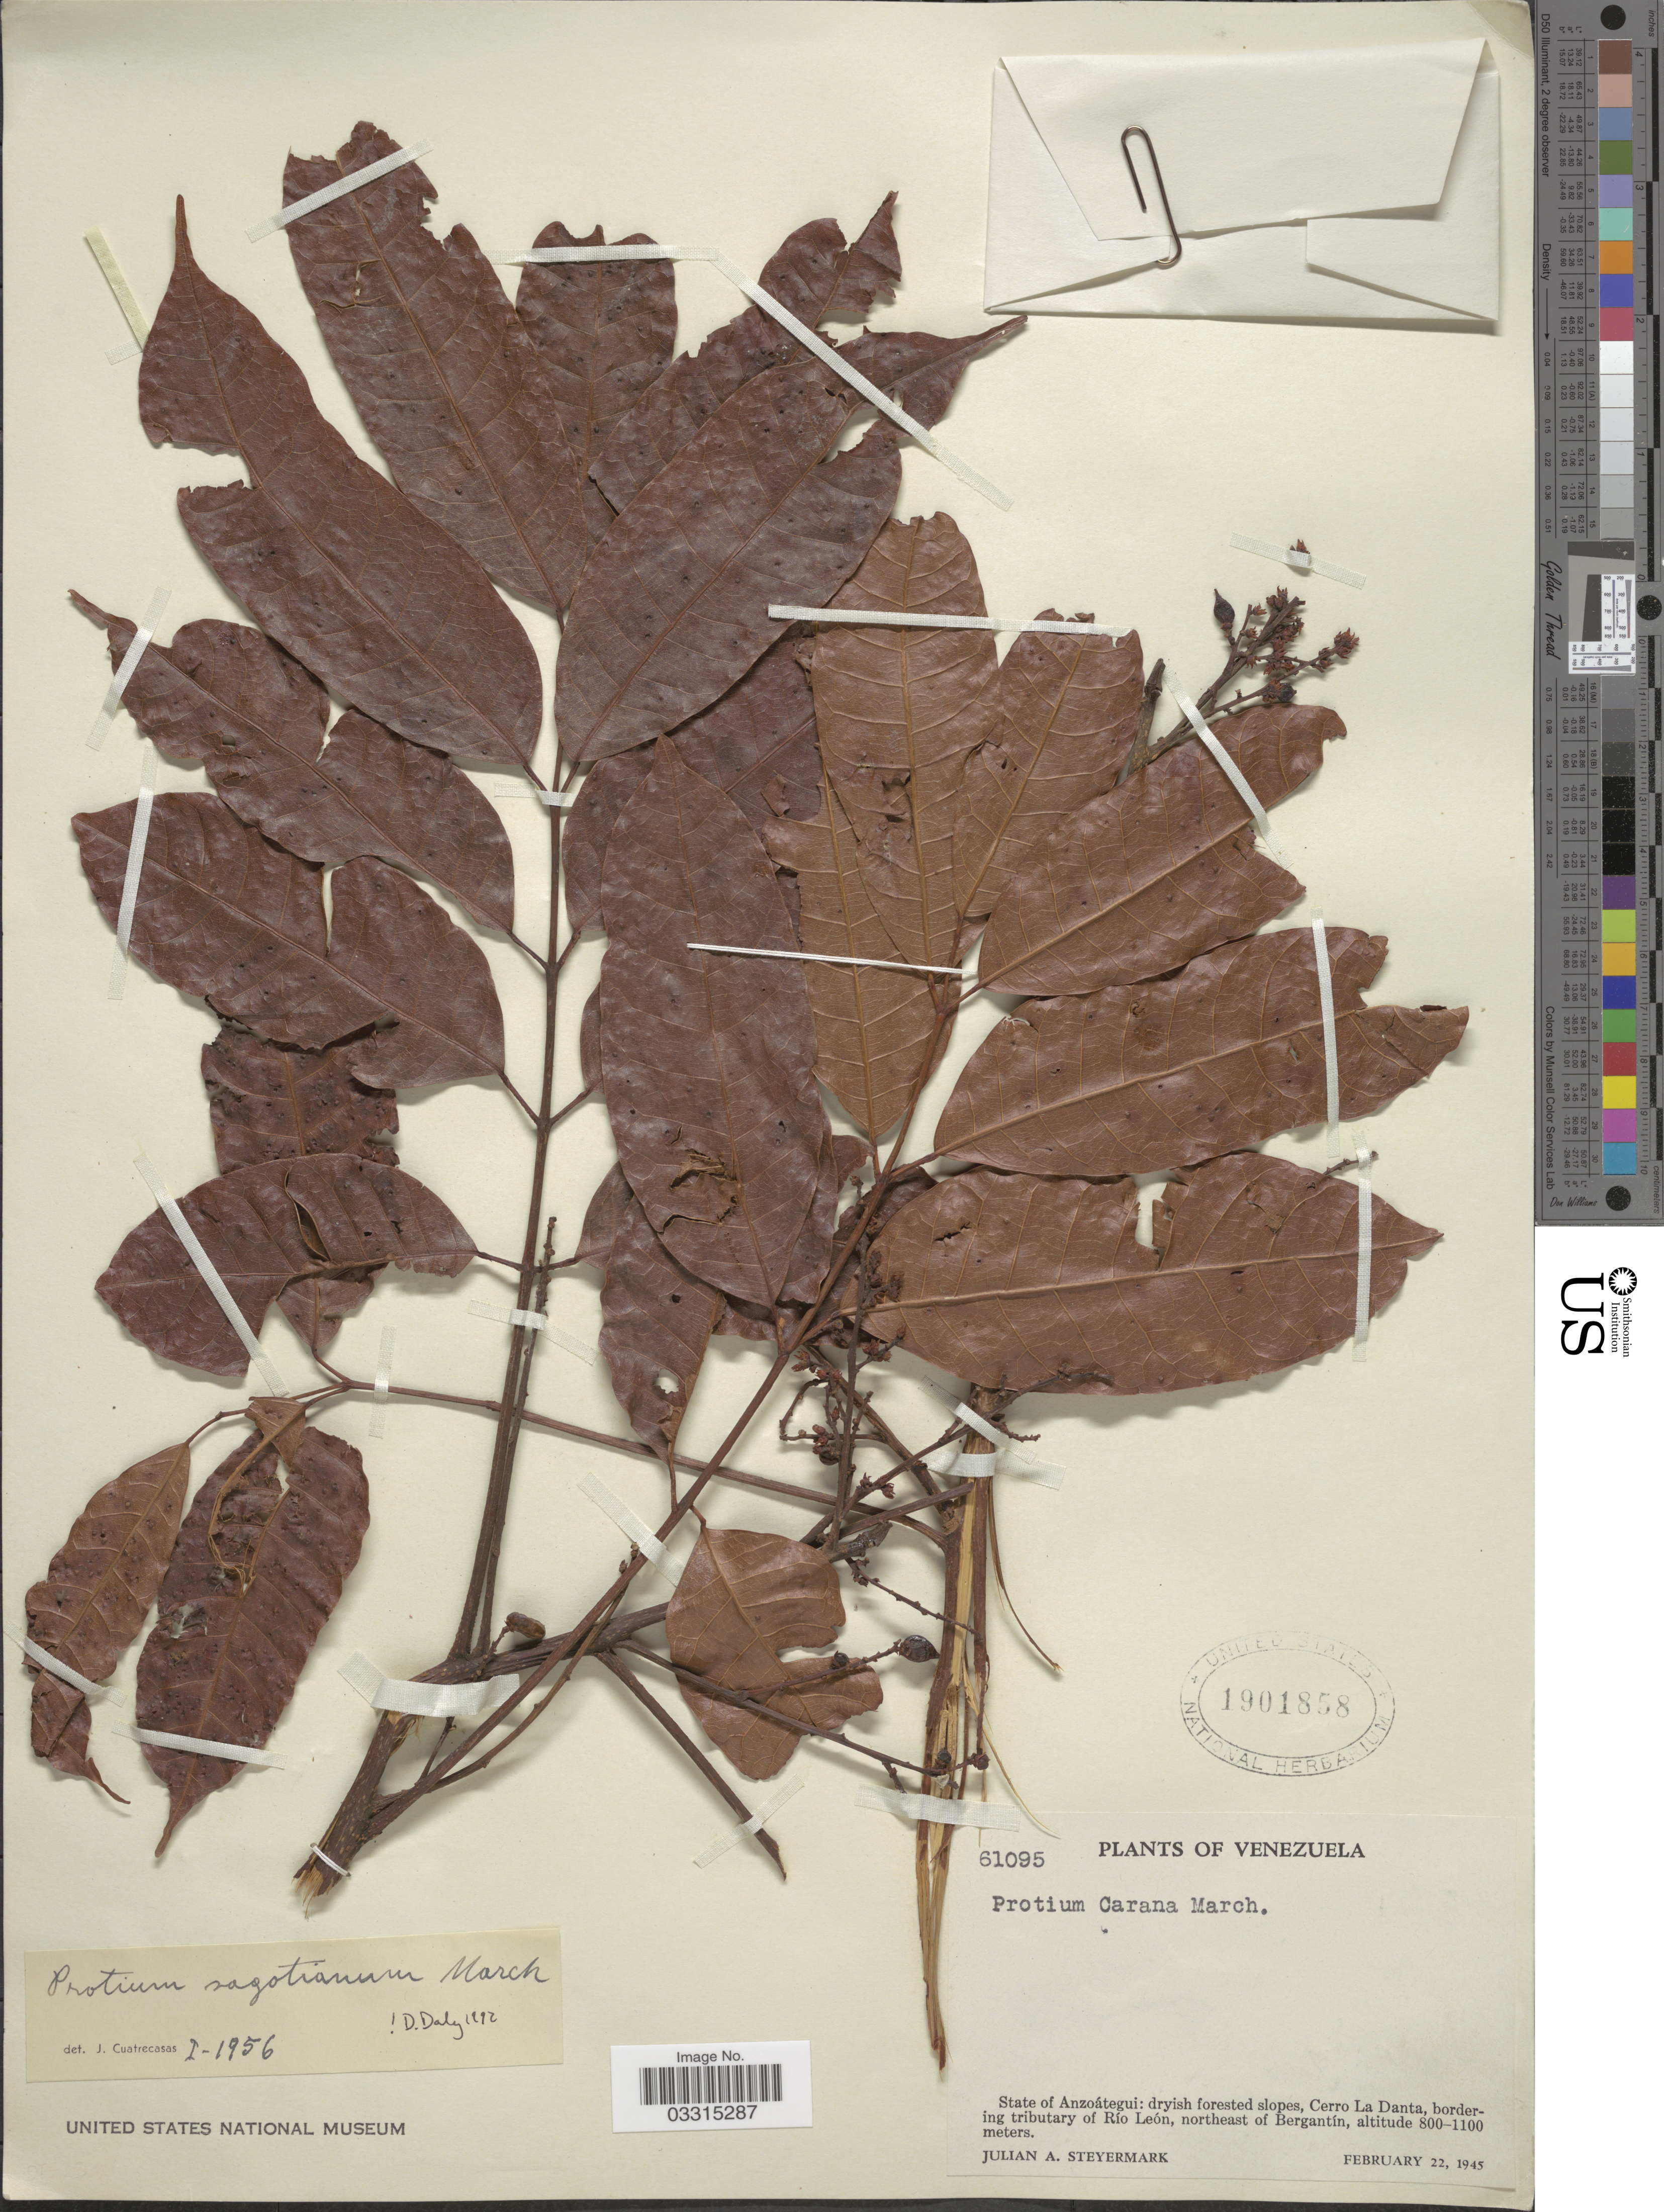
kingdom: Plantae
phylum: Tracheophyta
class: Magnoliopsida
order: Sapindales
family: Burseraceae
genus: Protium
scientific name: Protium sagotianum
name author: Marchand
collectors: J. Steyermark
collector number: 61095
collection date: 1945-02-22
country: Venezuela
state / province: Anzoategui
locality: Cerro La Danta, bordering tributary of Río León, northeast of Bergantín.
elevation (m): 800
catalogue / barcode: US 1901858